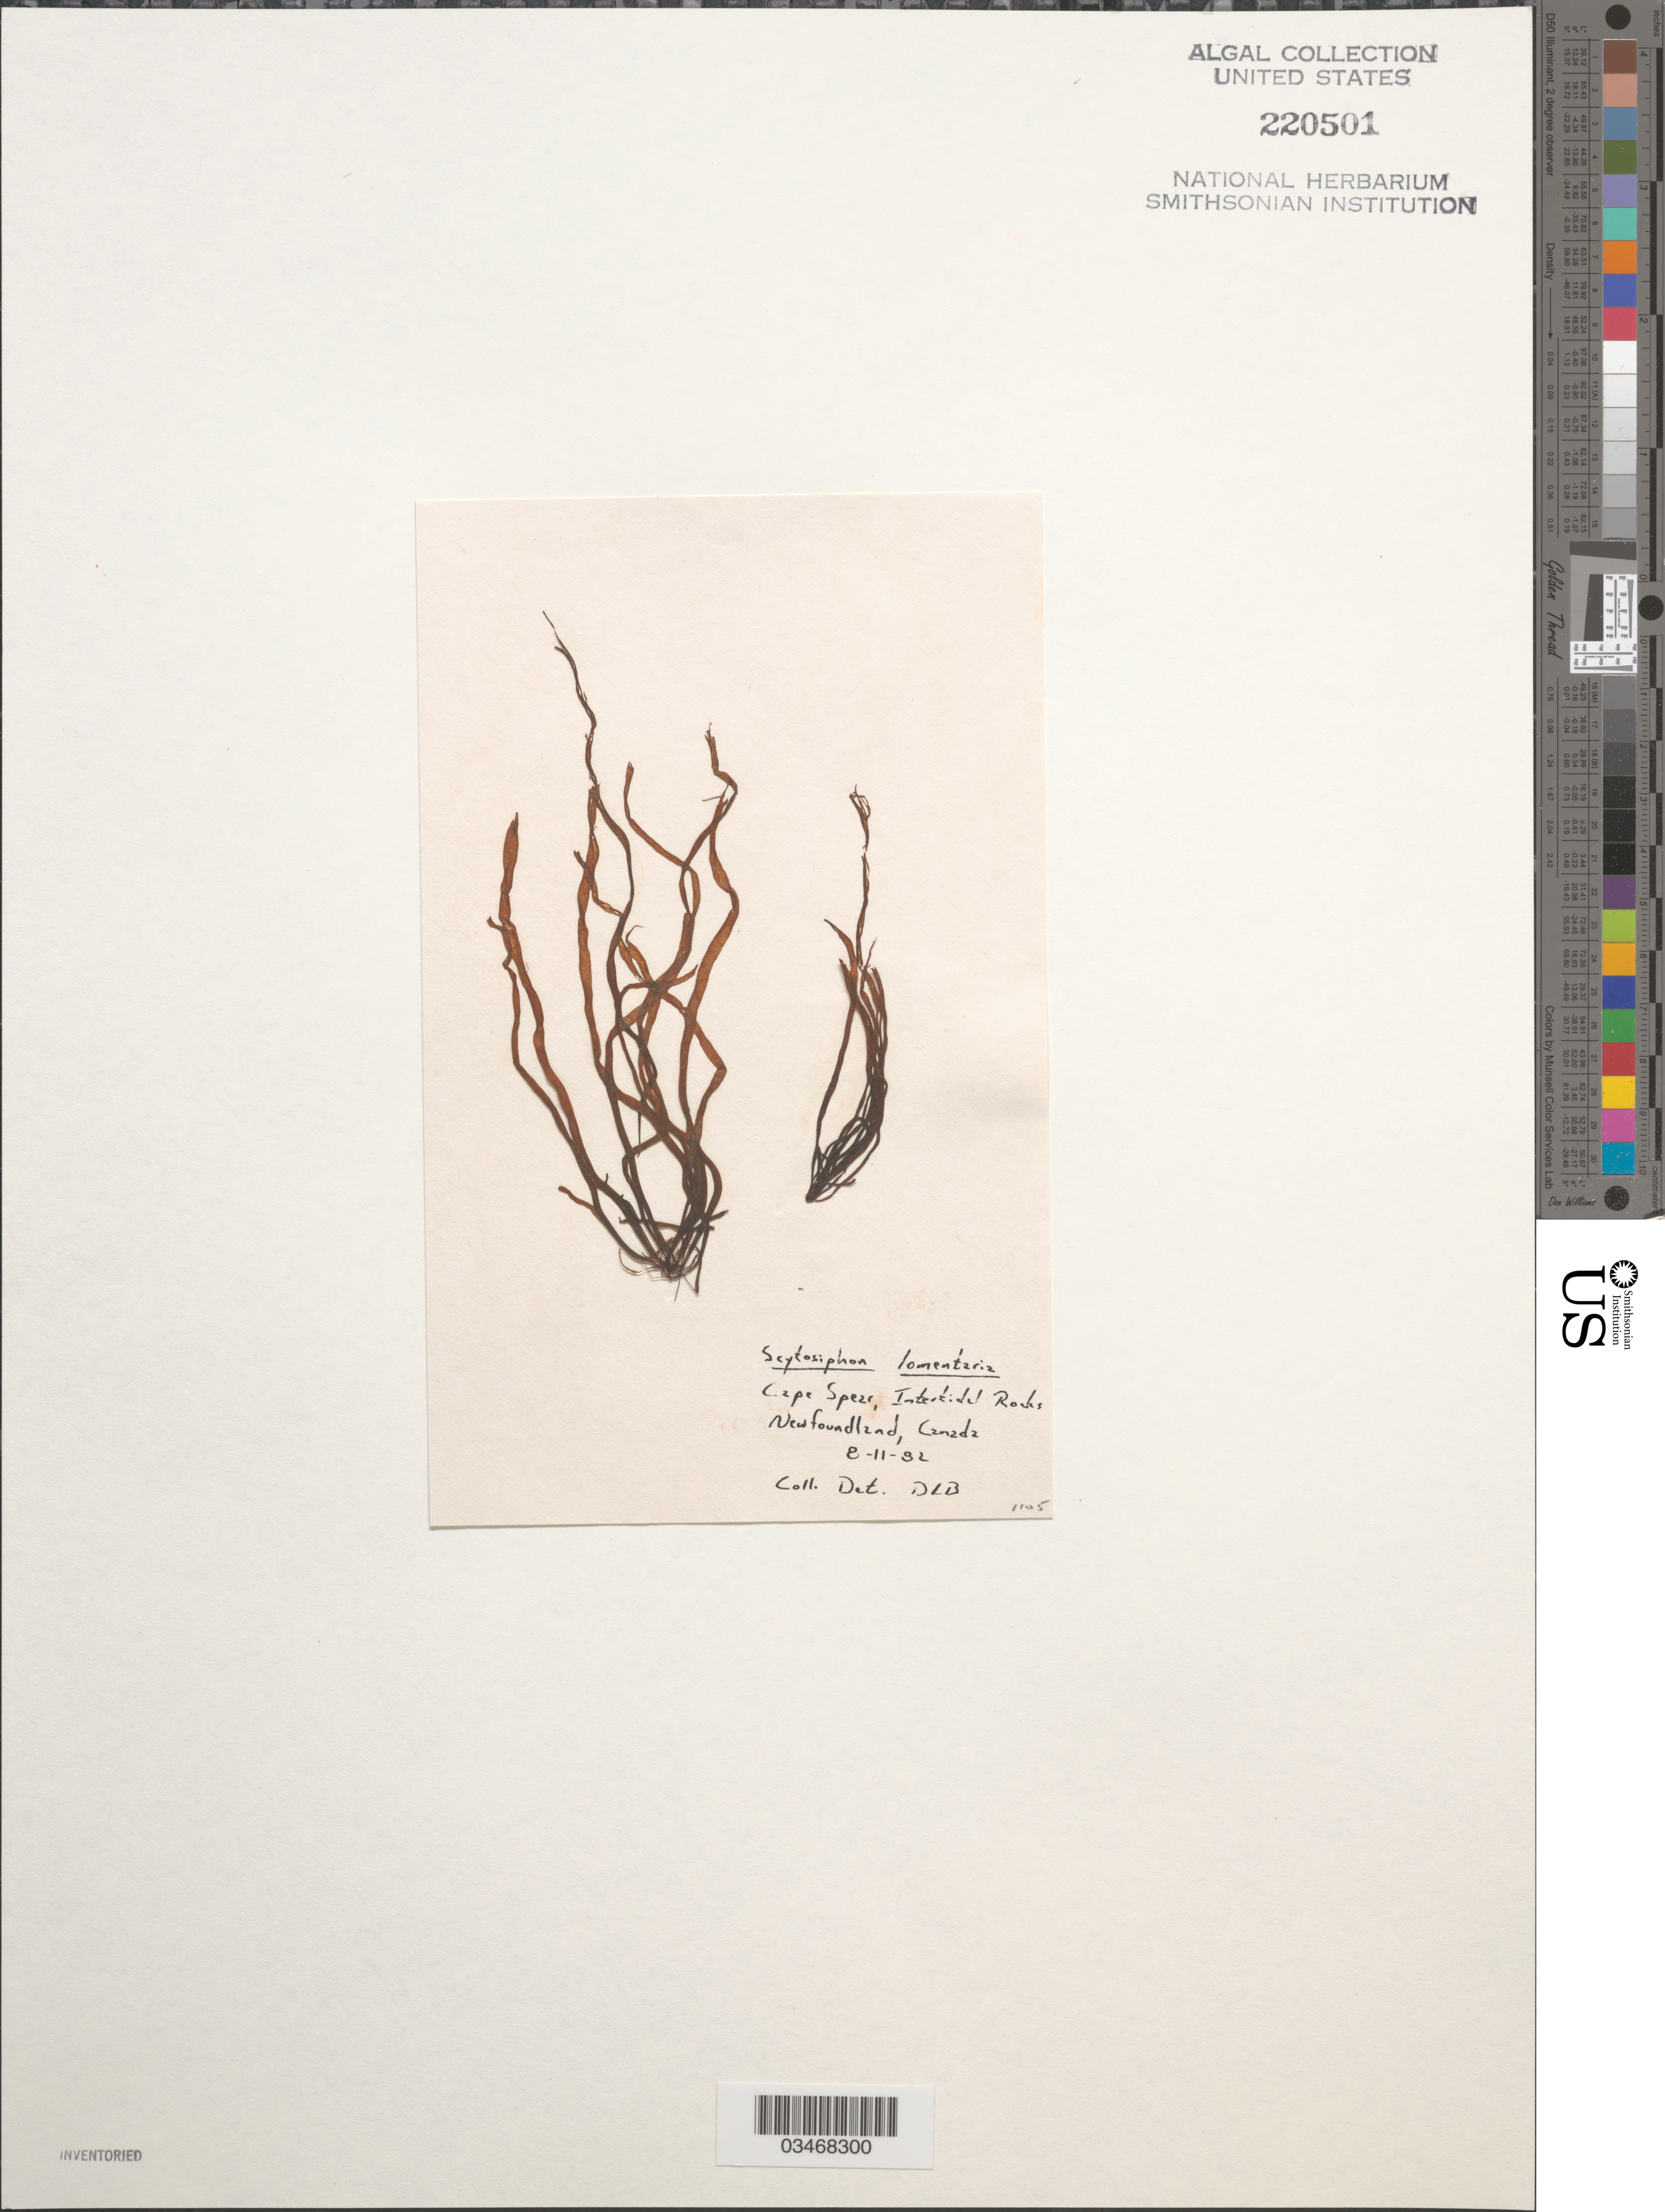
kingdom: Chromista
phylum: Ochrophyta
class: Phaeophyceae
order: Scytosiphonales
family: Scytosiphonaceae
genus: Scytosiphon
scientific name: Scytosiphon lomentaria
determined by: Ballantine, D. L.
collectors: D.L. Ballantine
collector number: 1105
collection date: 1982-08-11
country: Canada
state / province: Newfoundland and Labrador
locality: Cape Spear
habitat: Intertidal rocks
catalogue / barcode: US 220501